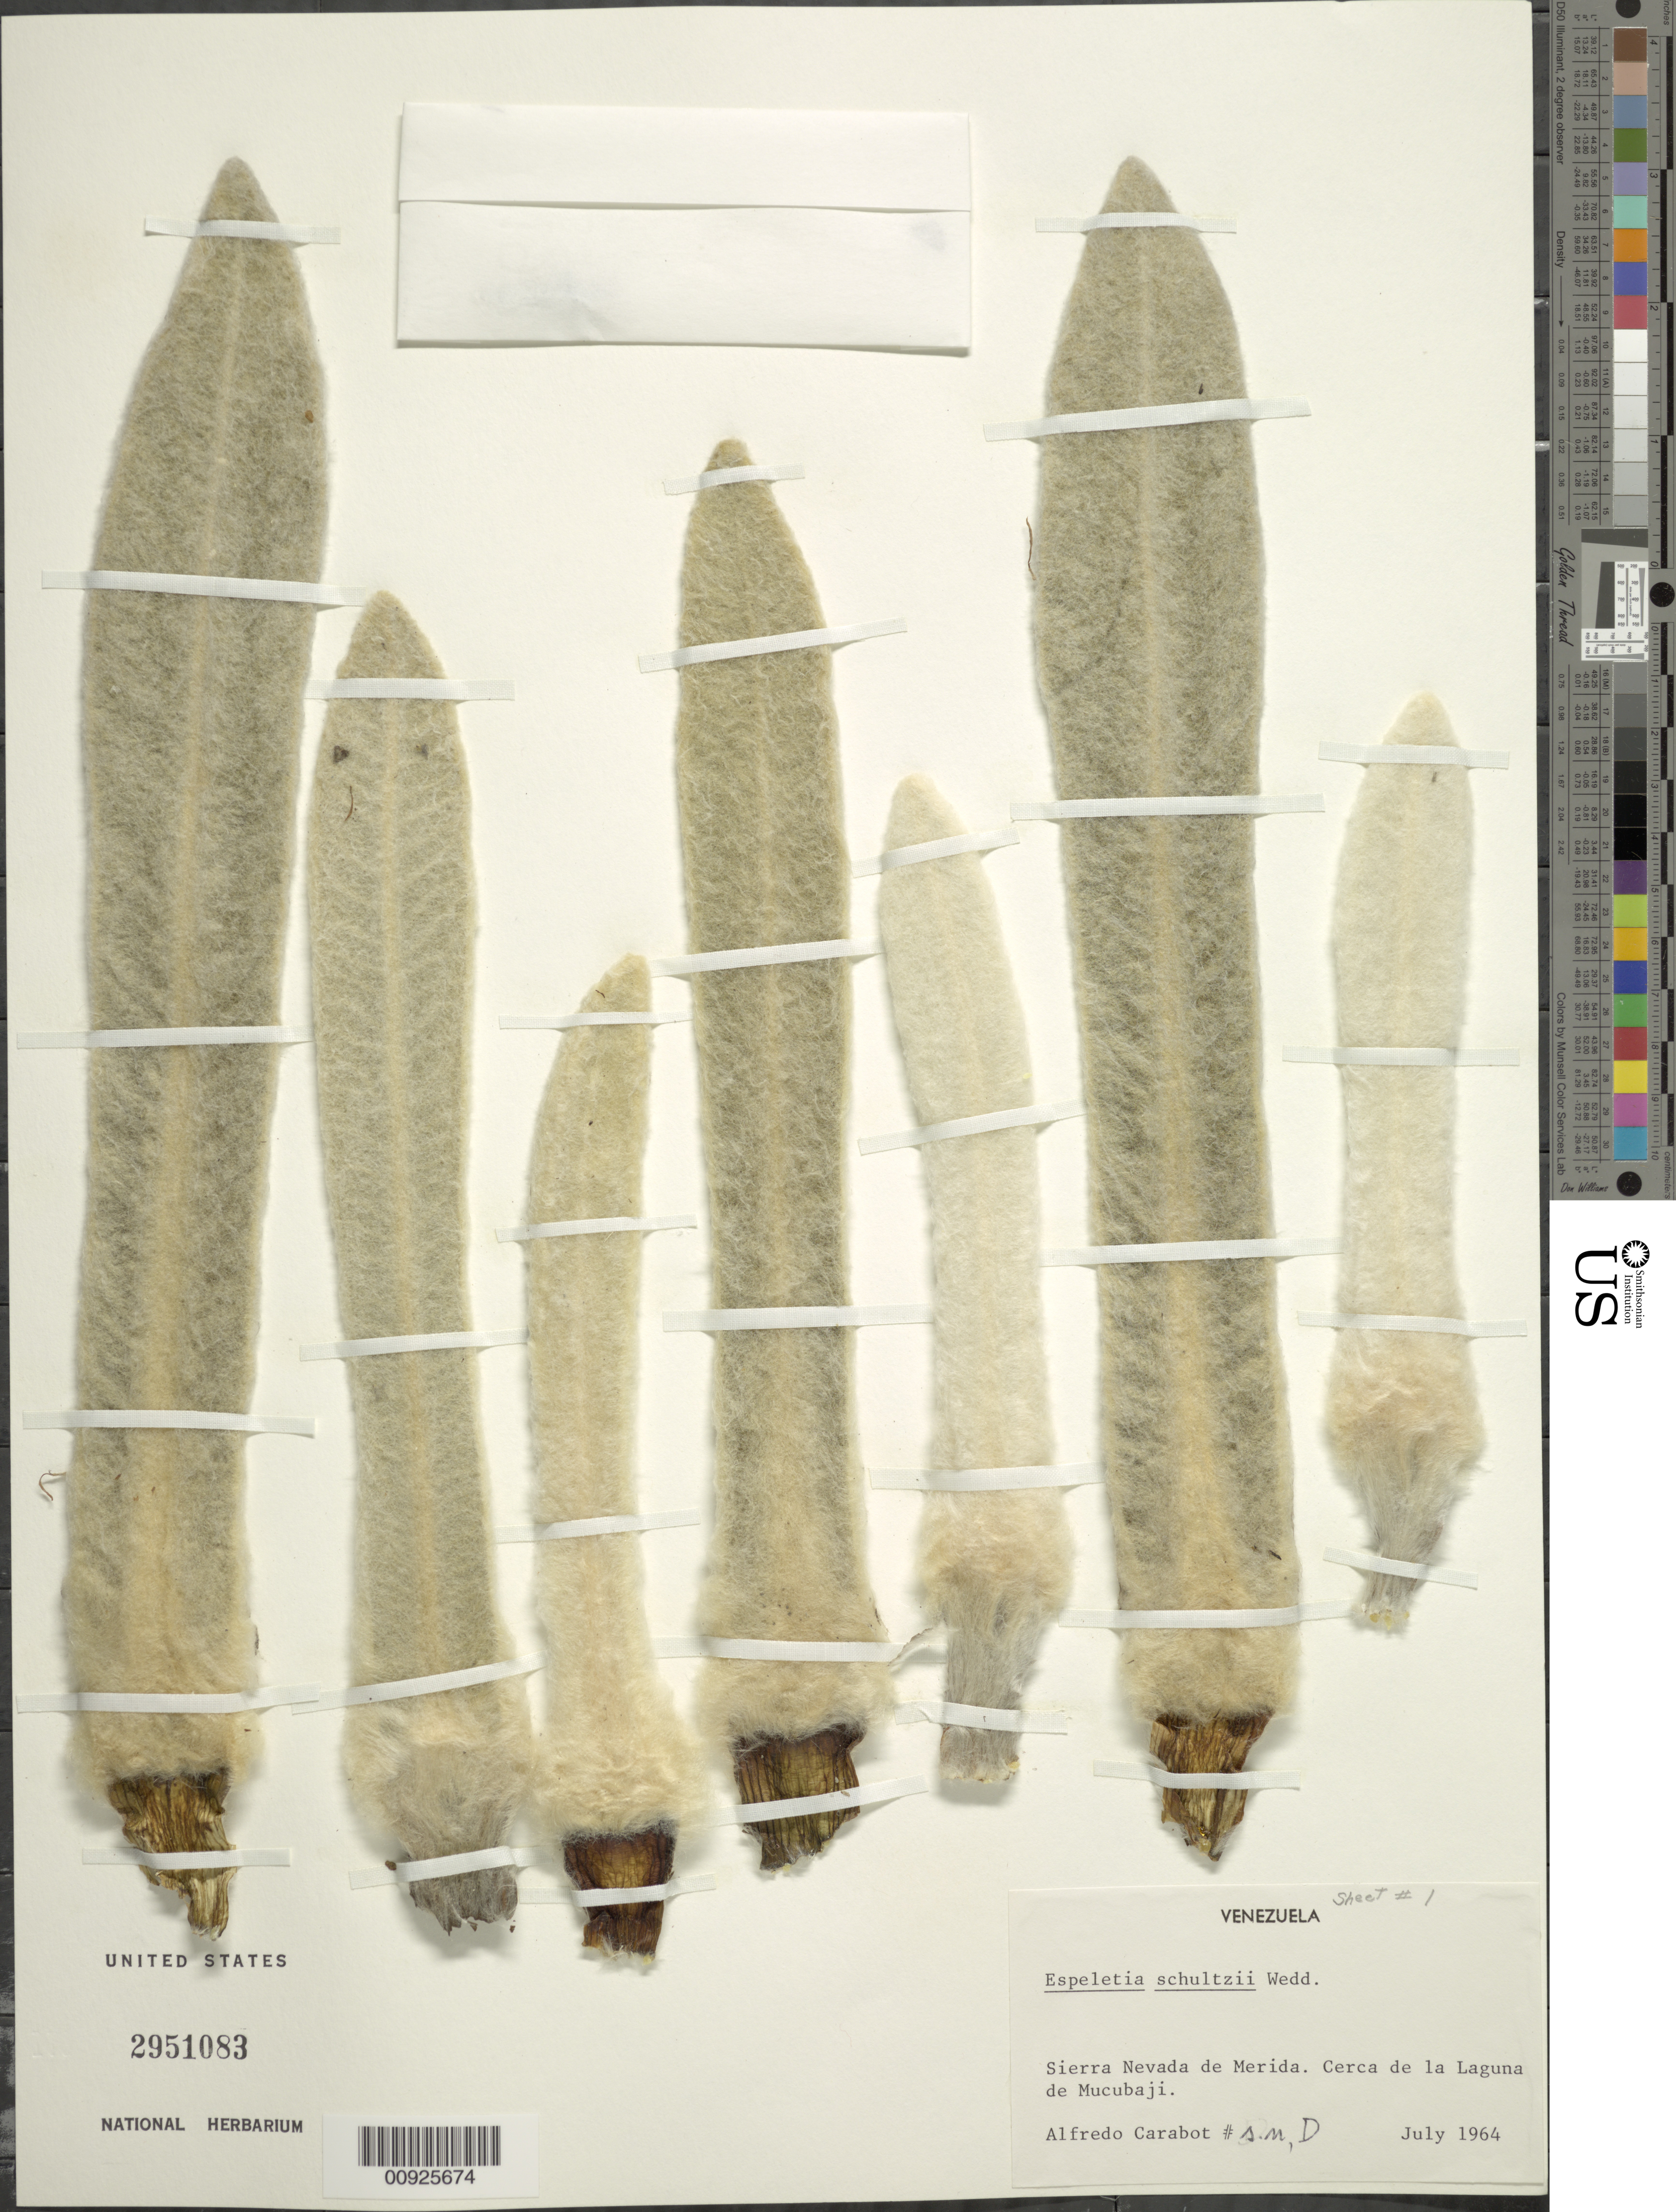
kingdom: Plantae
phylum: Tracheophyta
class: Magnoliopsida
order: Asterales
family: Asteraceae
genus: Espeletia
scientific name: Espeletia schultzii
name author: Wedd.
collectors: A. Carabot C.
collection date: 1964-07-01/1964-07-30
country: Venezuela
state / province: Mérida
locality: Sierra Nevada de Mérida. Cerca de la Laguna de Mucubají.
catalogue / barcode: US 2951083